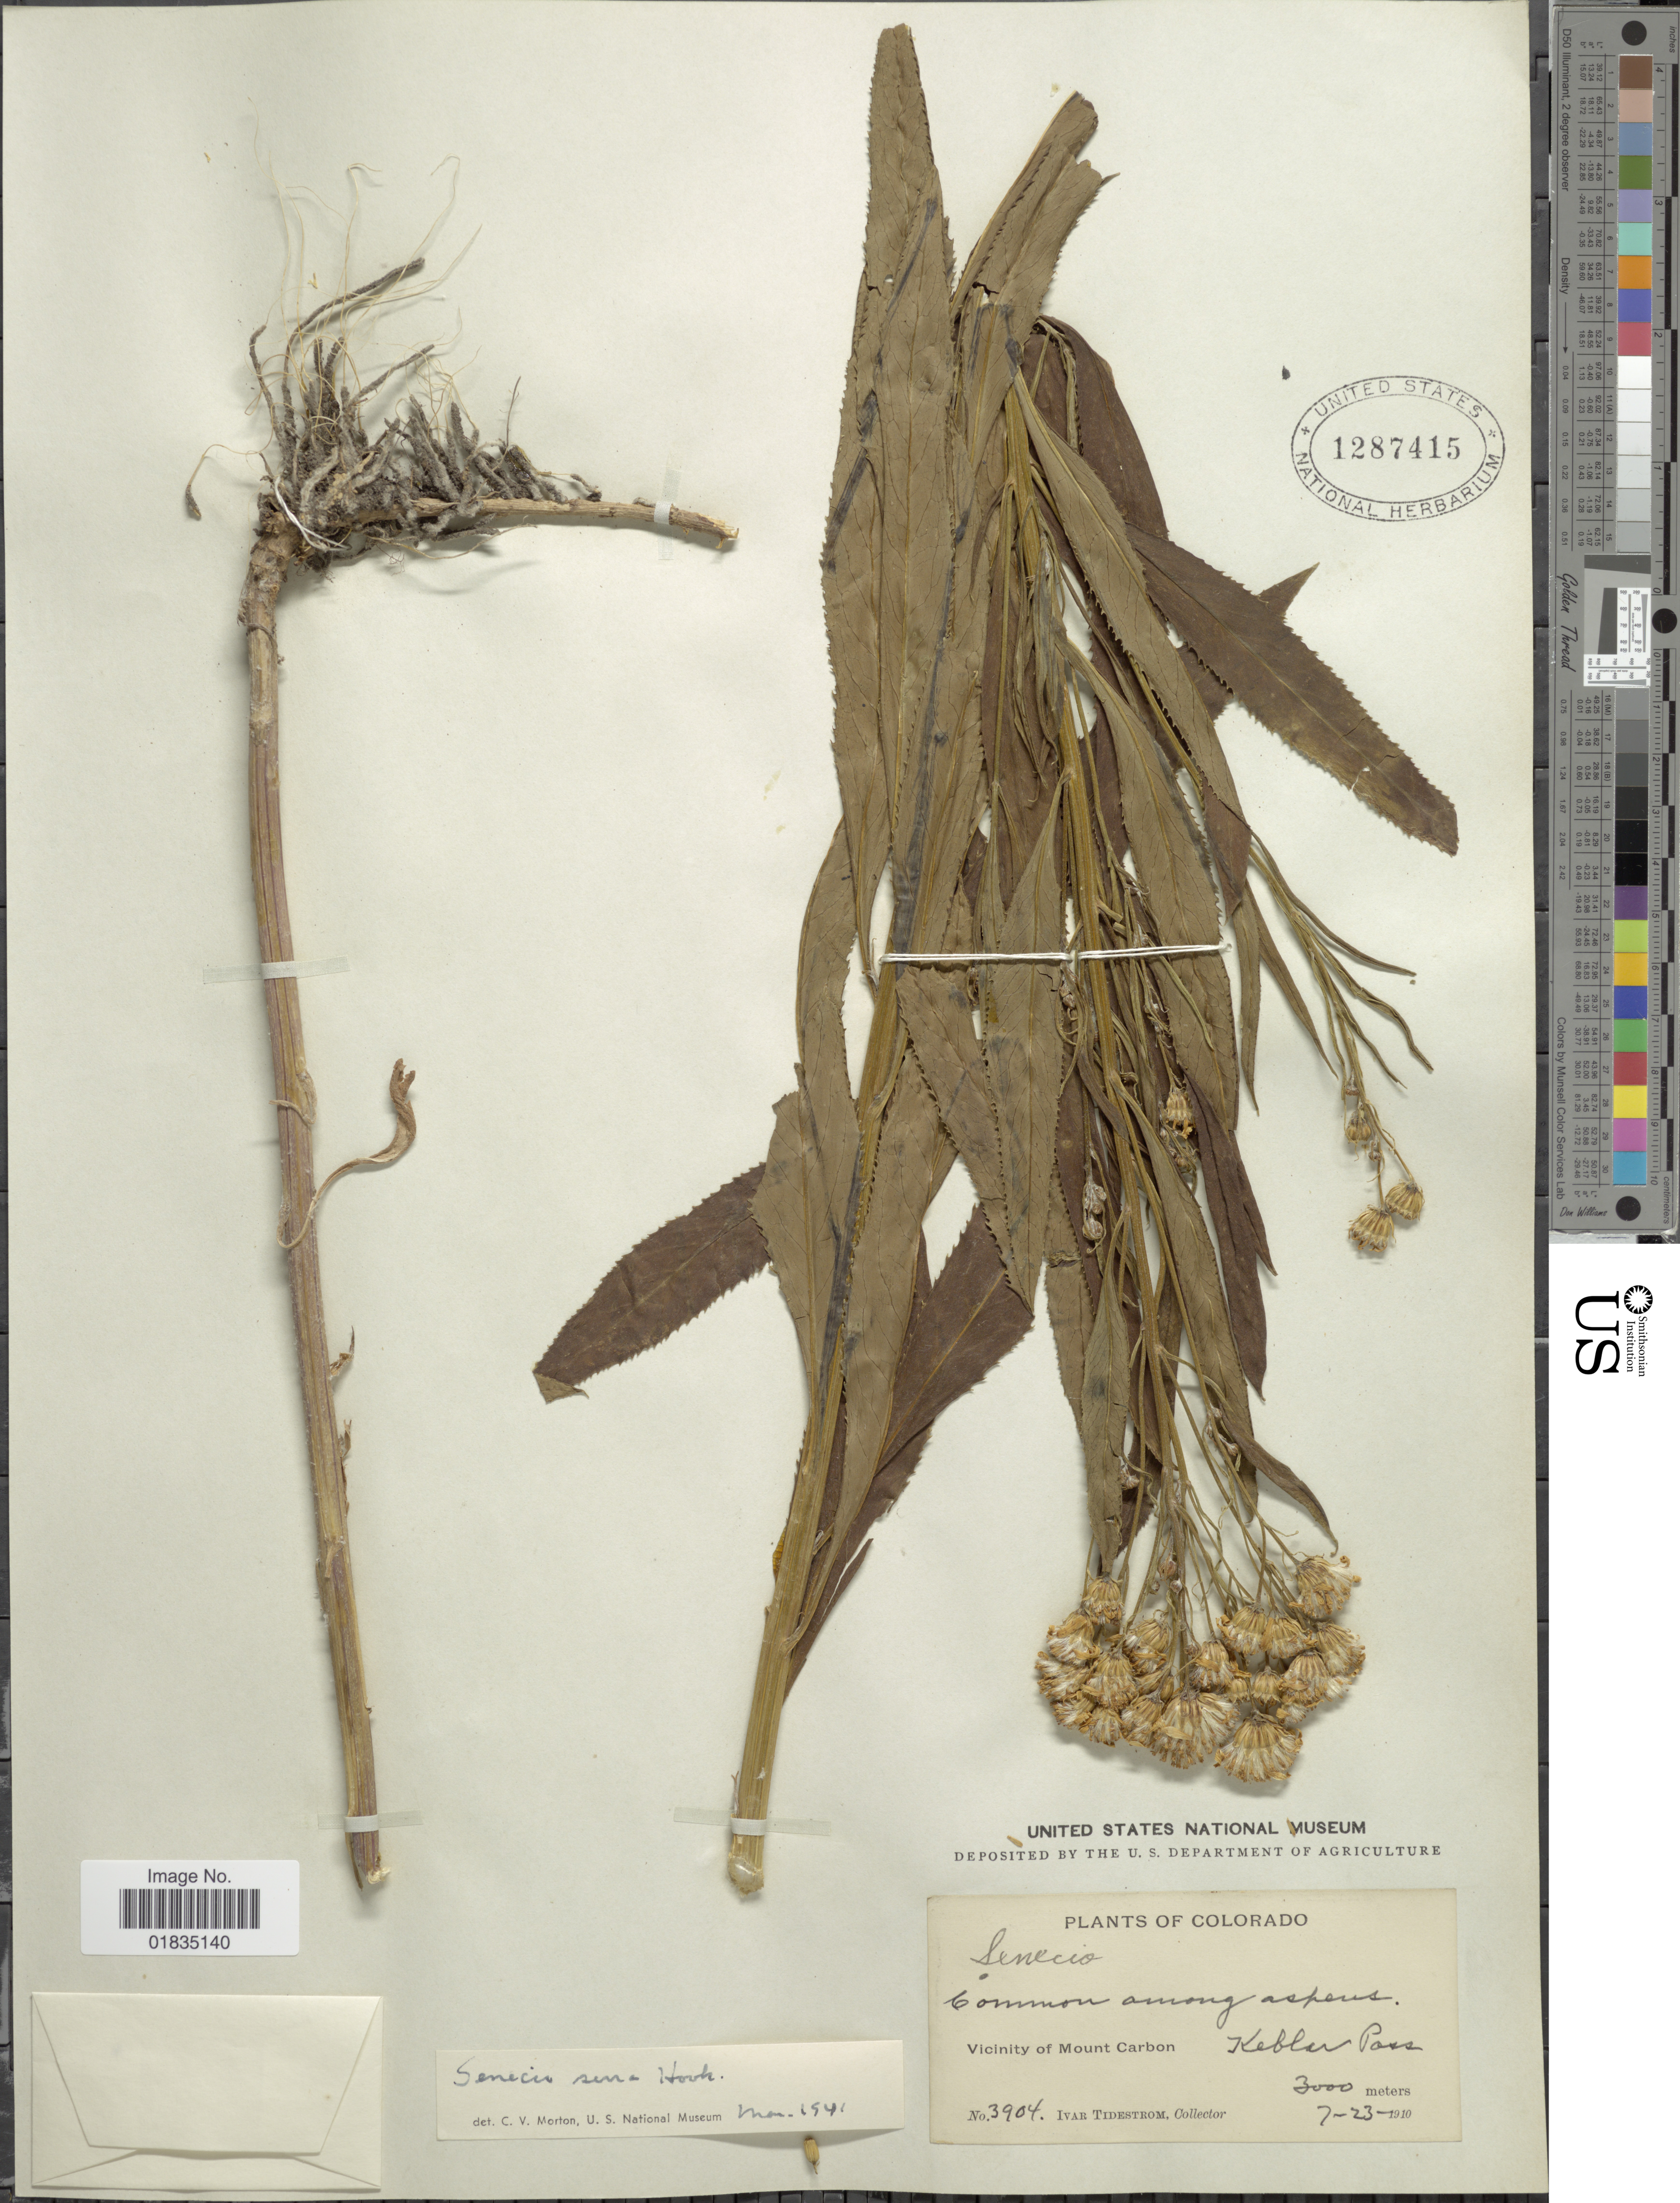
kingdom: Plantae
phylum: Tracheophyta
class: Magnoliopsida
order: Asterales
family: Asteraceae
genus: Senecio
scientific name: Senecio serra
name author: Hook.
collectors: I. F. Tidestrom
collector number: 3904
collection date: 1910-07-23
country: United States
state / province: Colorado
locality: Vicinity of Mount Carbon, Kebler Pass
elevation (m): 3000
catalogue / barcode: US 1287415